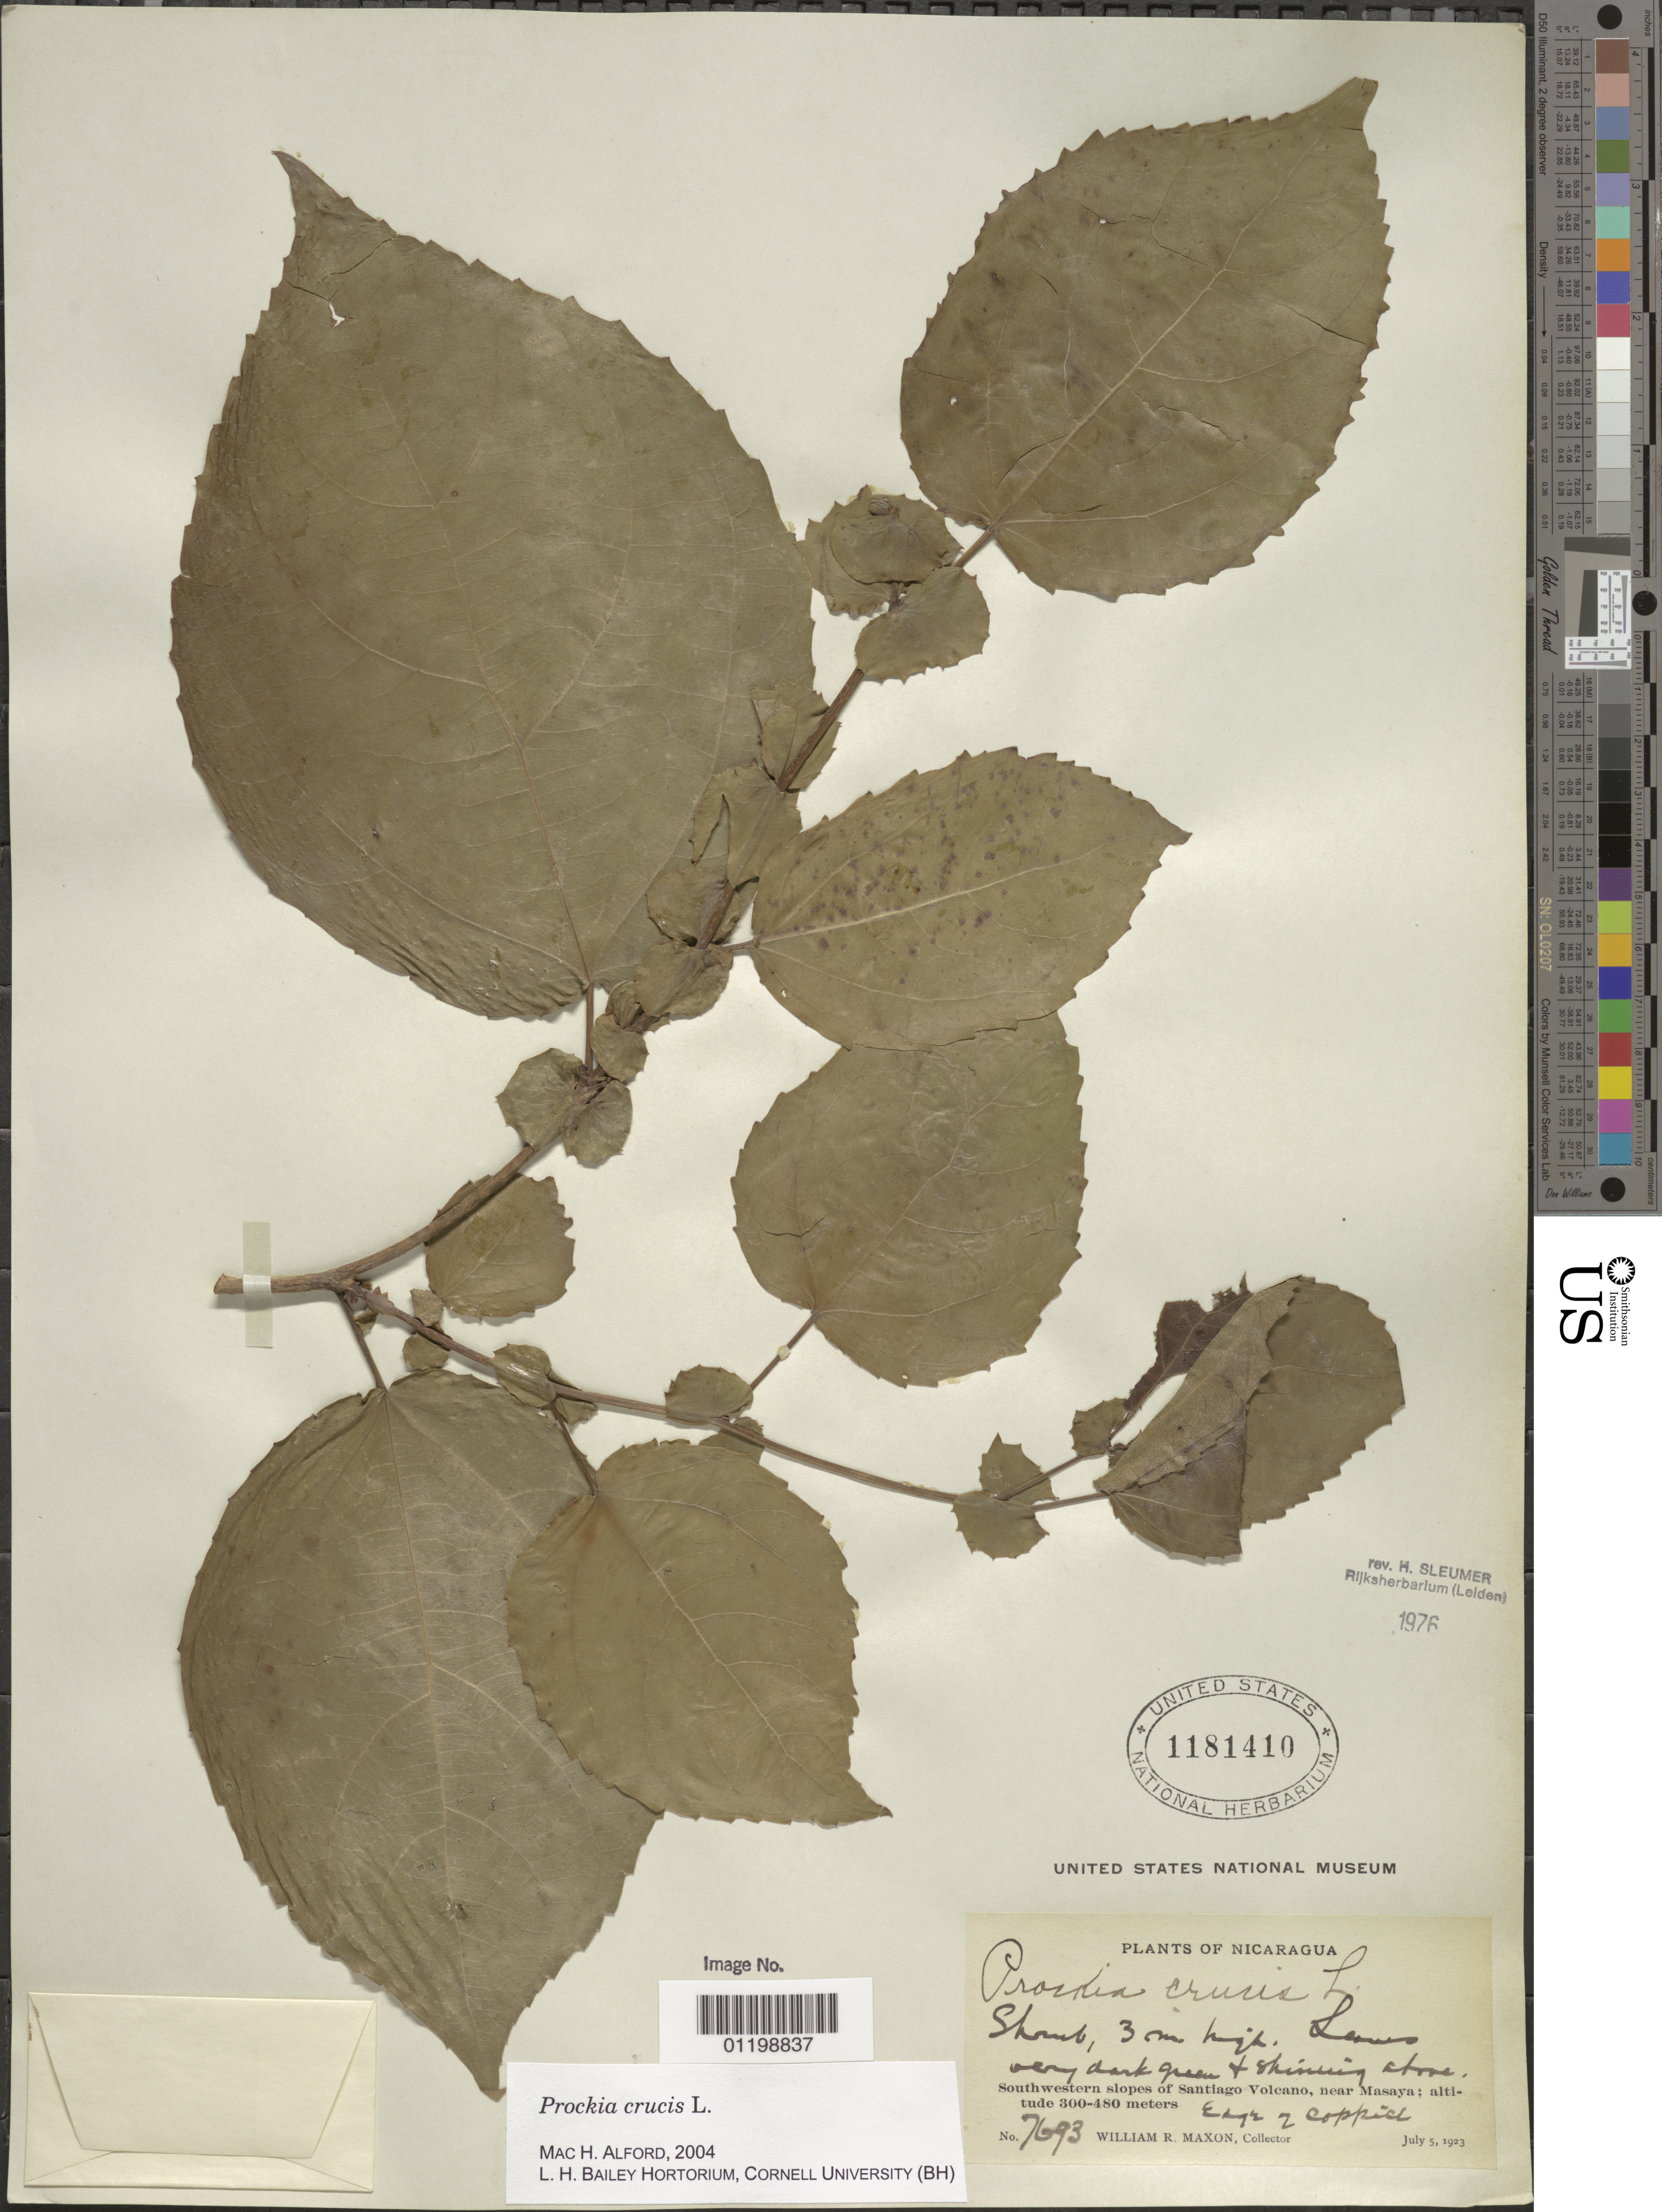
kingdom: Plantae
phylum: Tracheophyta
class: Magnoliopsida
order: Malpighiales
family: Salicaceae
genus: Prockia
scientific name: Prockia crucis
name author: P. Browne ex L.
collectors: W. R. Maxon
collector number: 7693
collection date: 1923-07-05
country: Nicaragua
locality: SW slopes of Santiago Volcano, near Masaya.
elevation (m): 300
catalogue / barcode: US 1181410